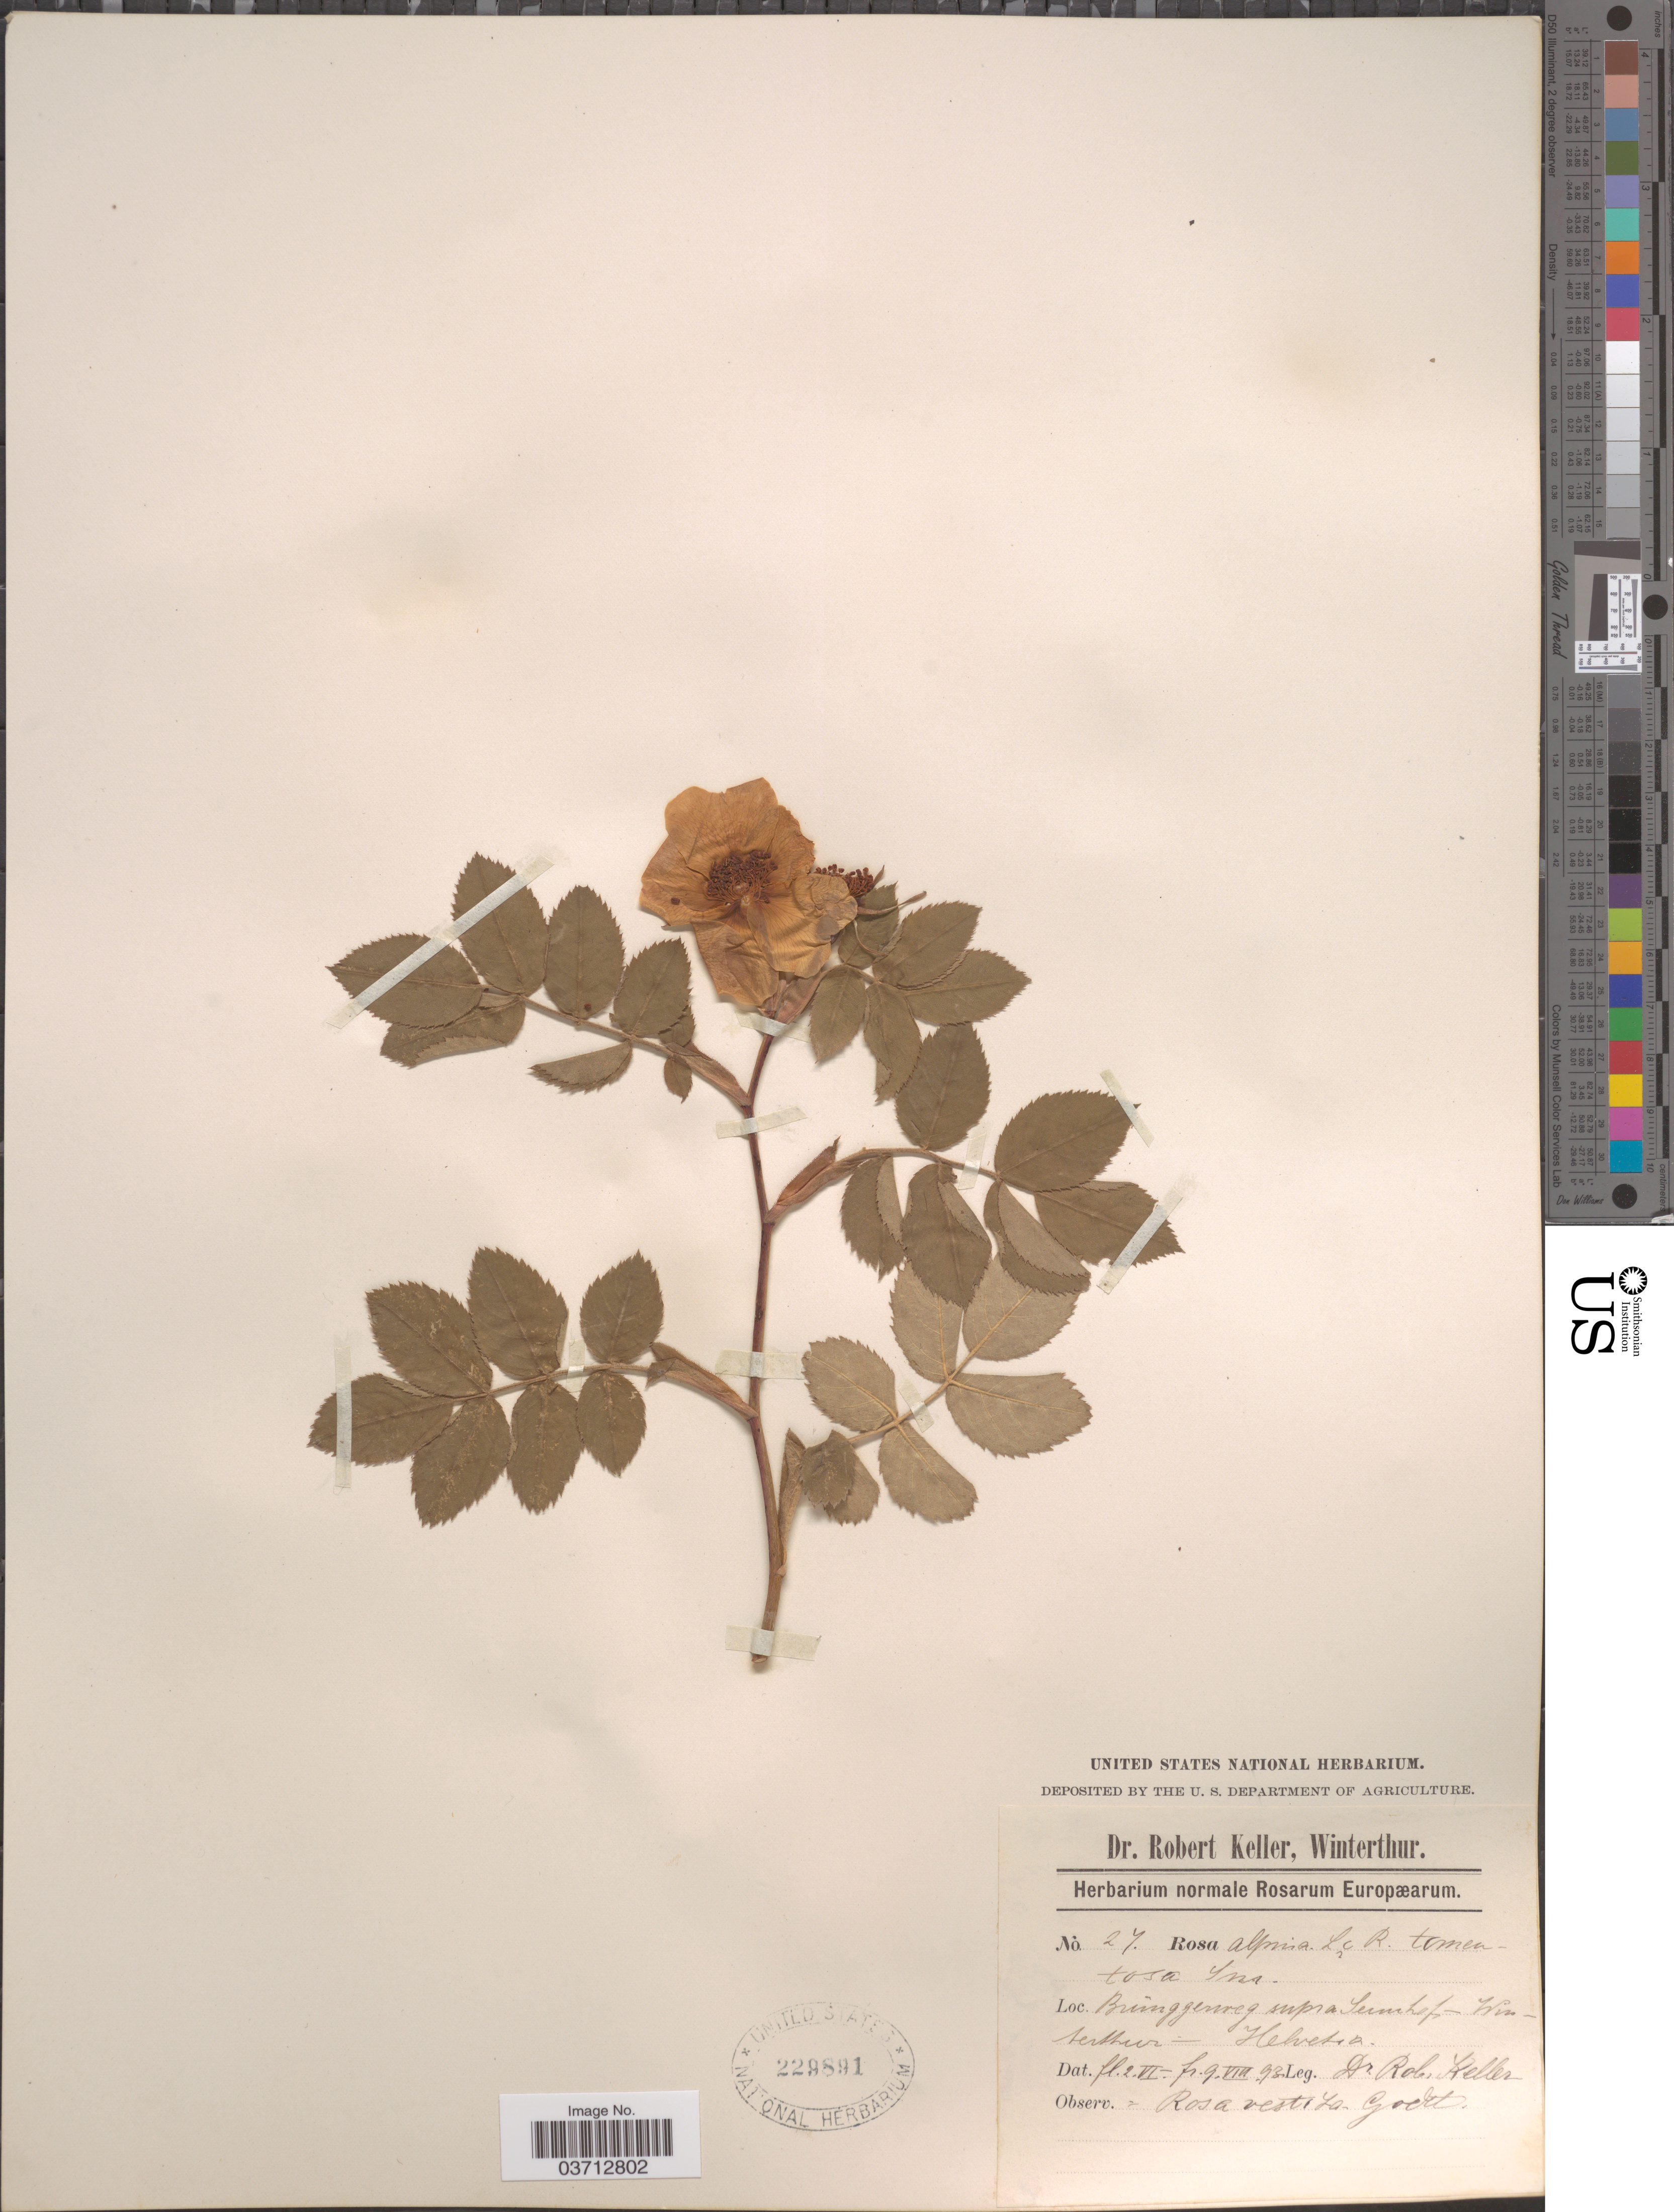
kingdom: Plantae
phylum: Tracheophyta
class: Magnoliopsida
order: Rosales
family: Rosaceae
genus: Rosa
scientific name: Rosa alpina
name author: L.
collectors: R. Keller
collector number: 27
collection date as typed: Transcribed d/m/y: 2/6/93 to 9/8/93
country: Switzerland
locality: Brunggerweg supra Sennhof - Winterthur - Helvetia.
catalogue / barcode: US 229891